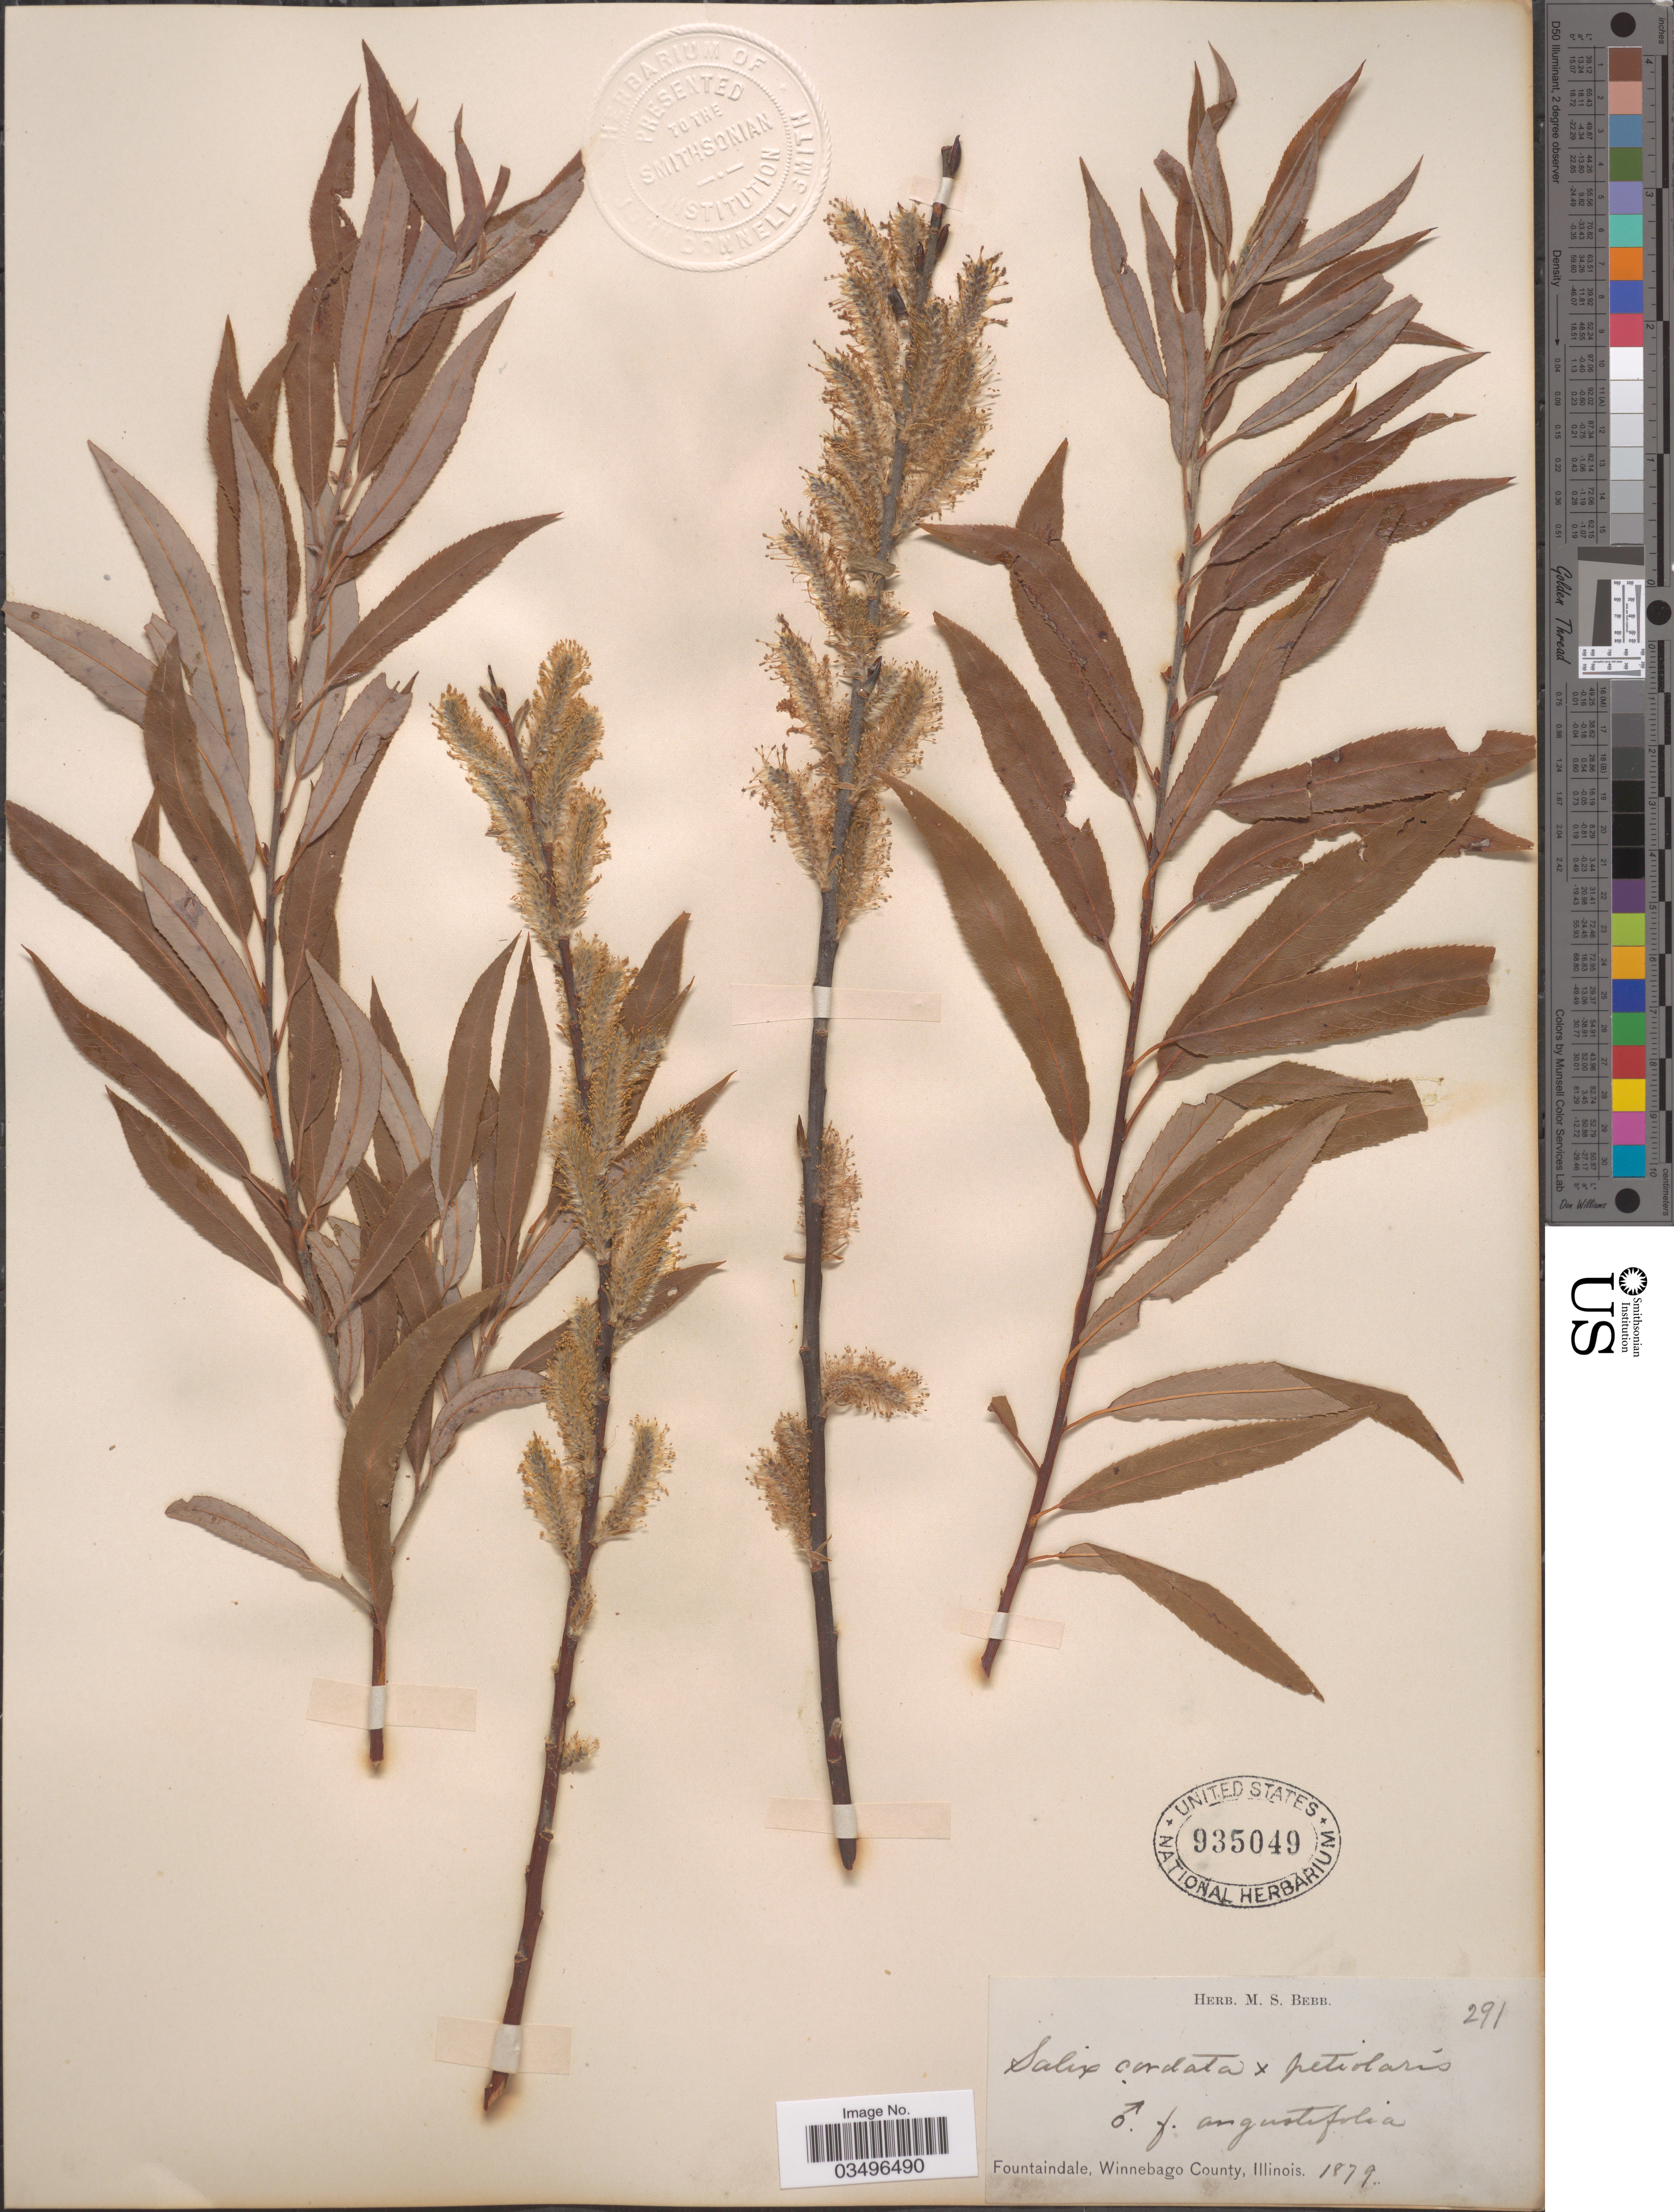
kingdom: Plantae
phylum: Tracheophyta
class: Magnoliopsida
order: Malpighiales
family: Salicaceae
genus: Salix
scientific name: Salix cordata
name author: Michx.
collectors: ex Herb. M. S. Bebb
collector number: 291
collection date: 1879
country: United States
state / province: Illinois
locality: Fountaindale, Winnebago County.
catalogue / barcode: US 935049